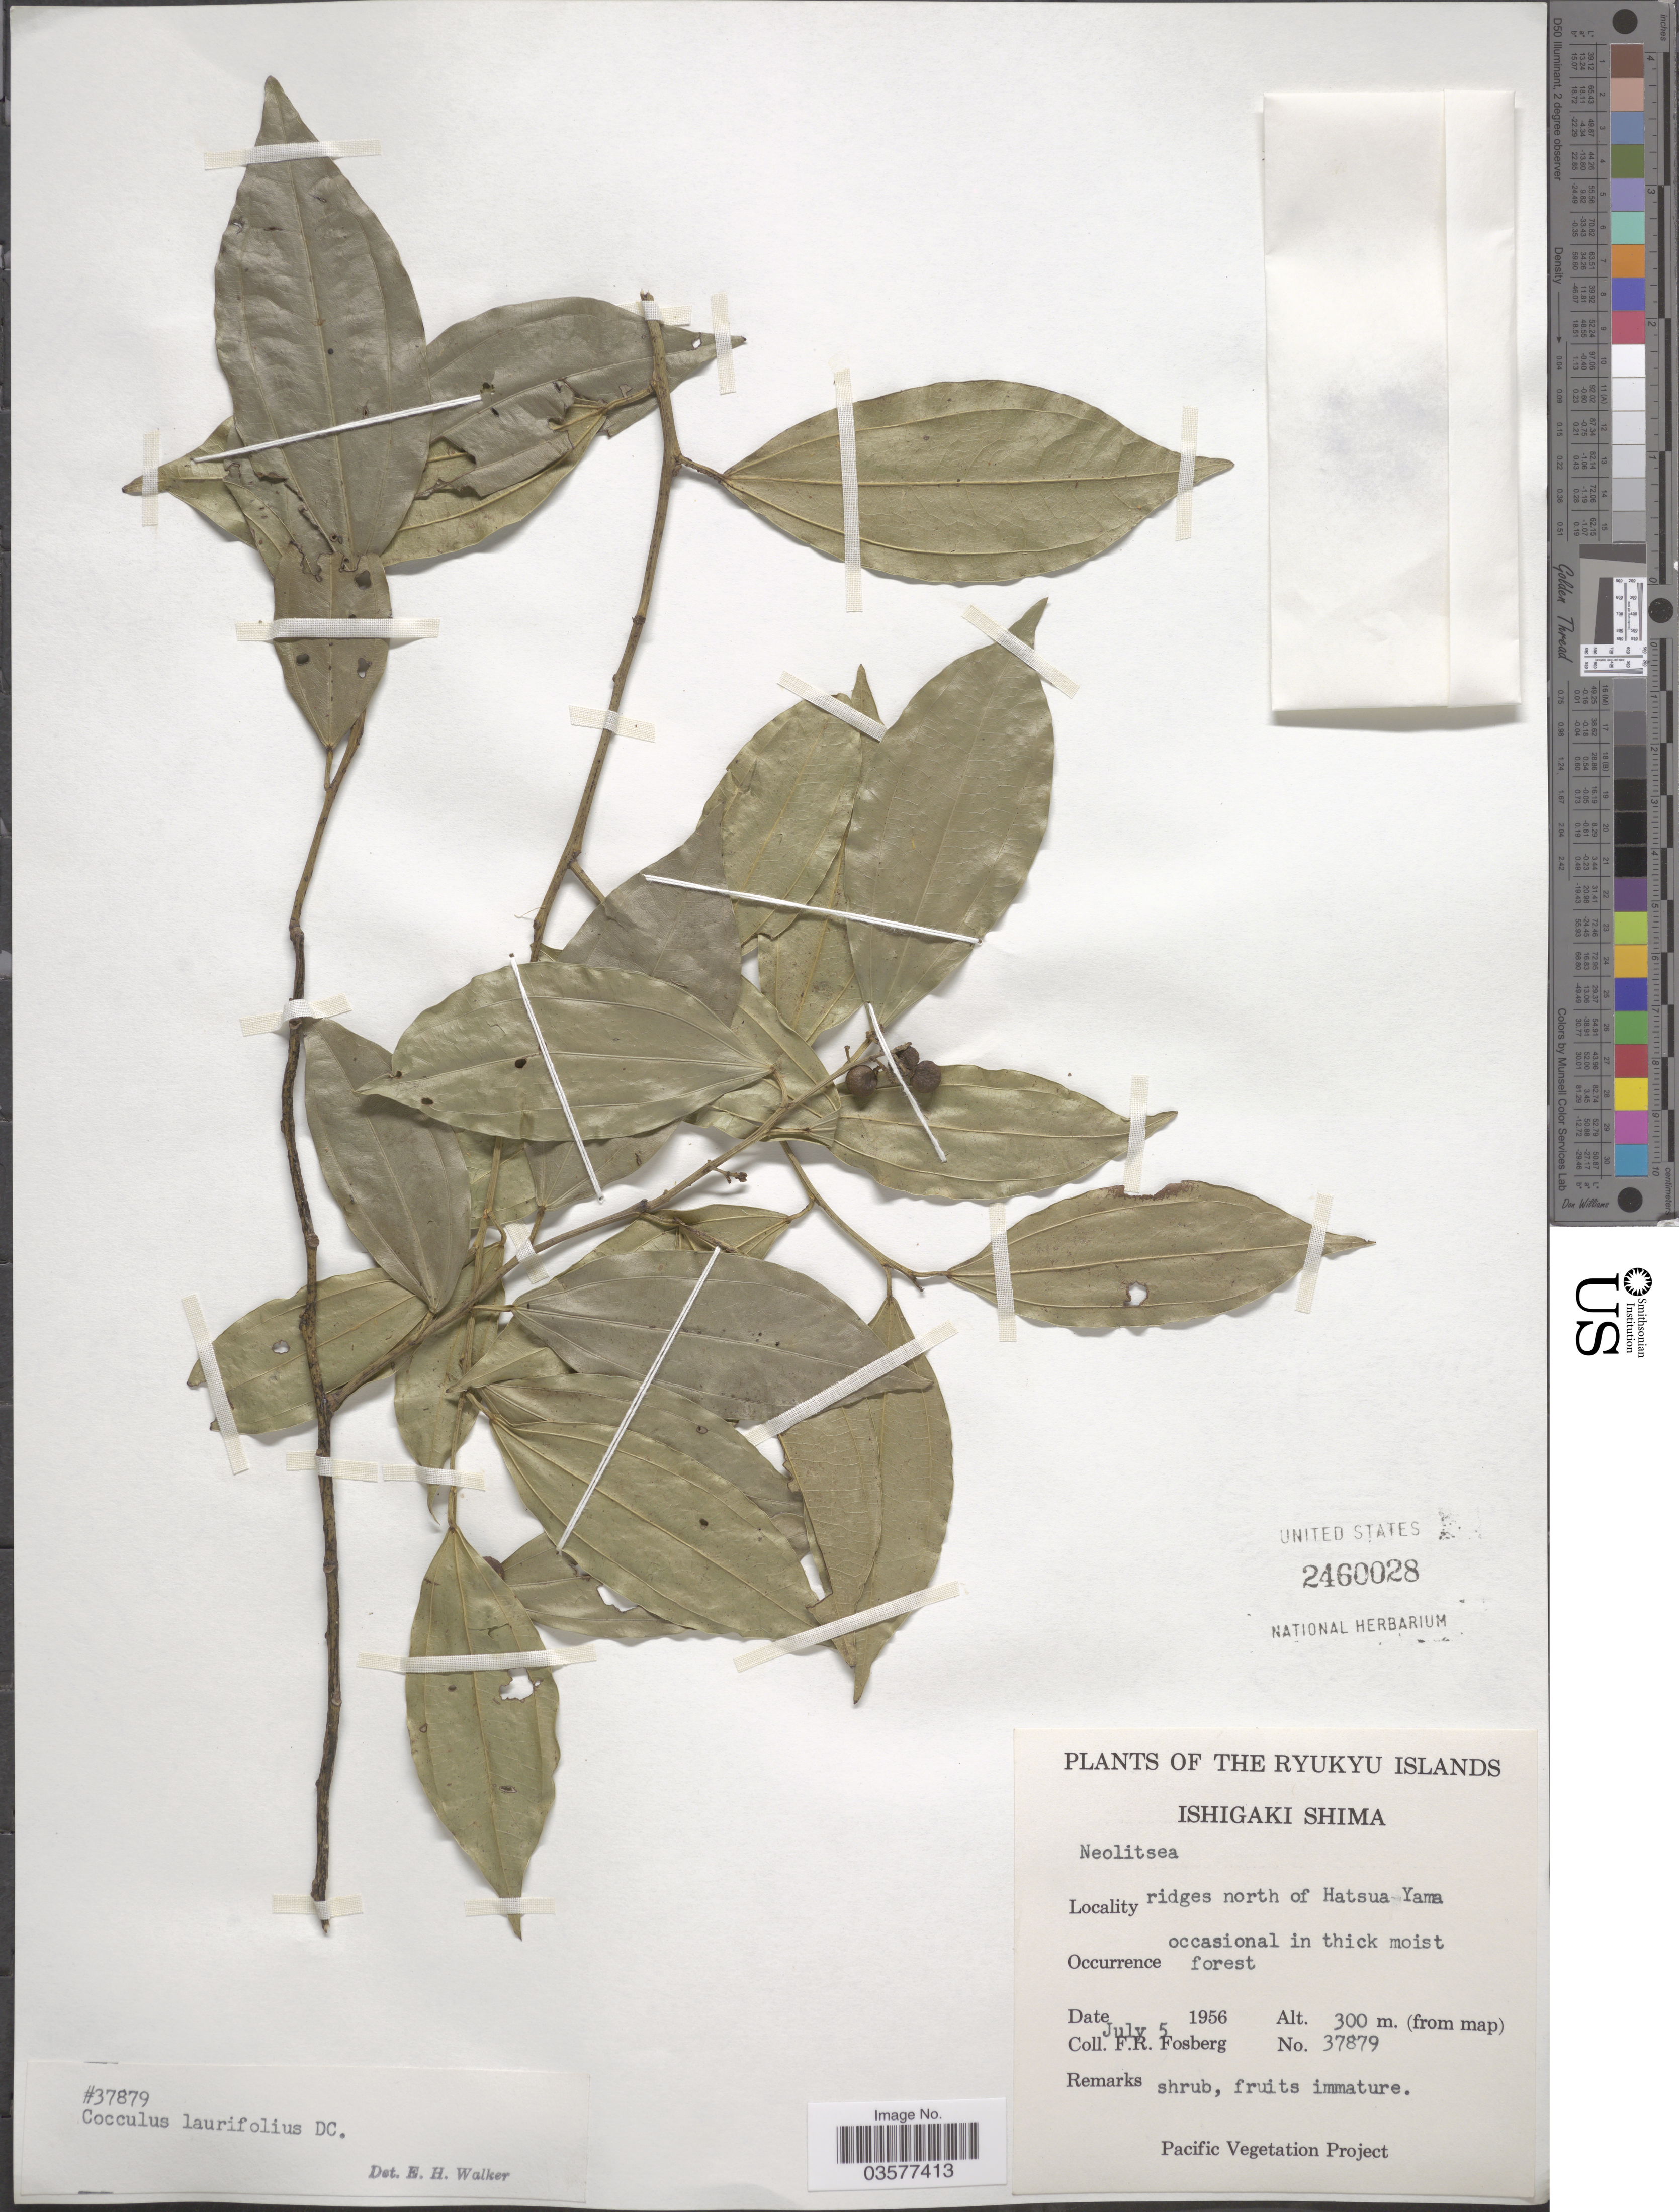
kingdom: Plantae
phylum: Tracheophyta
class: Magnoliopsida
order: Ranunculales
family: Menispermaceae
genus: Cocculus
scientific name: Cocculus laurifolius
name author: DC.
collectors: F. R. Fosberg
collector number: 37879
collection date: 1956-07-05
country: Japan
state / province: Okinawa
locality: The Ryukyu Islands. Ishigaki Shima. Ridges north of Hatsua Yama.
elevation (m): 300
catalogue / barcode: US 2460028